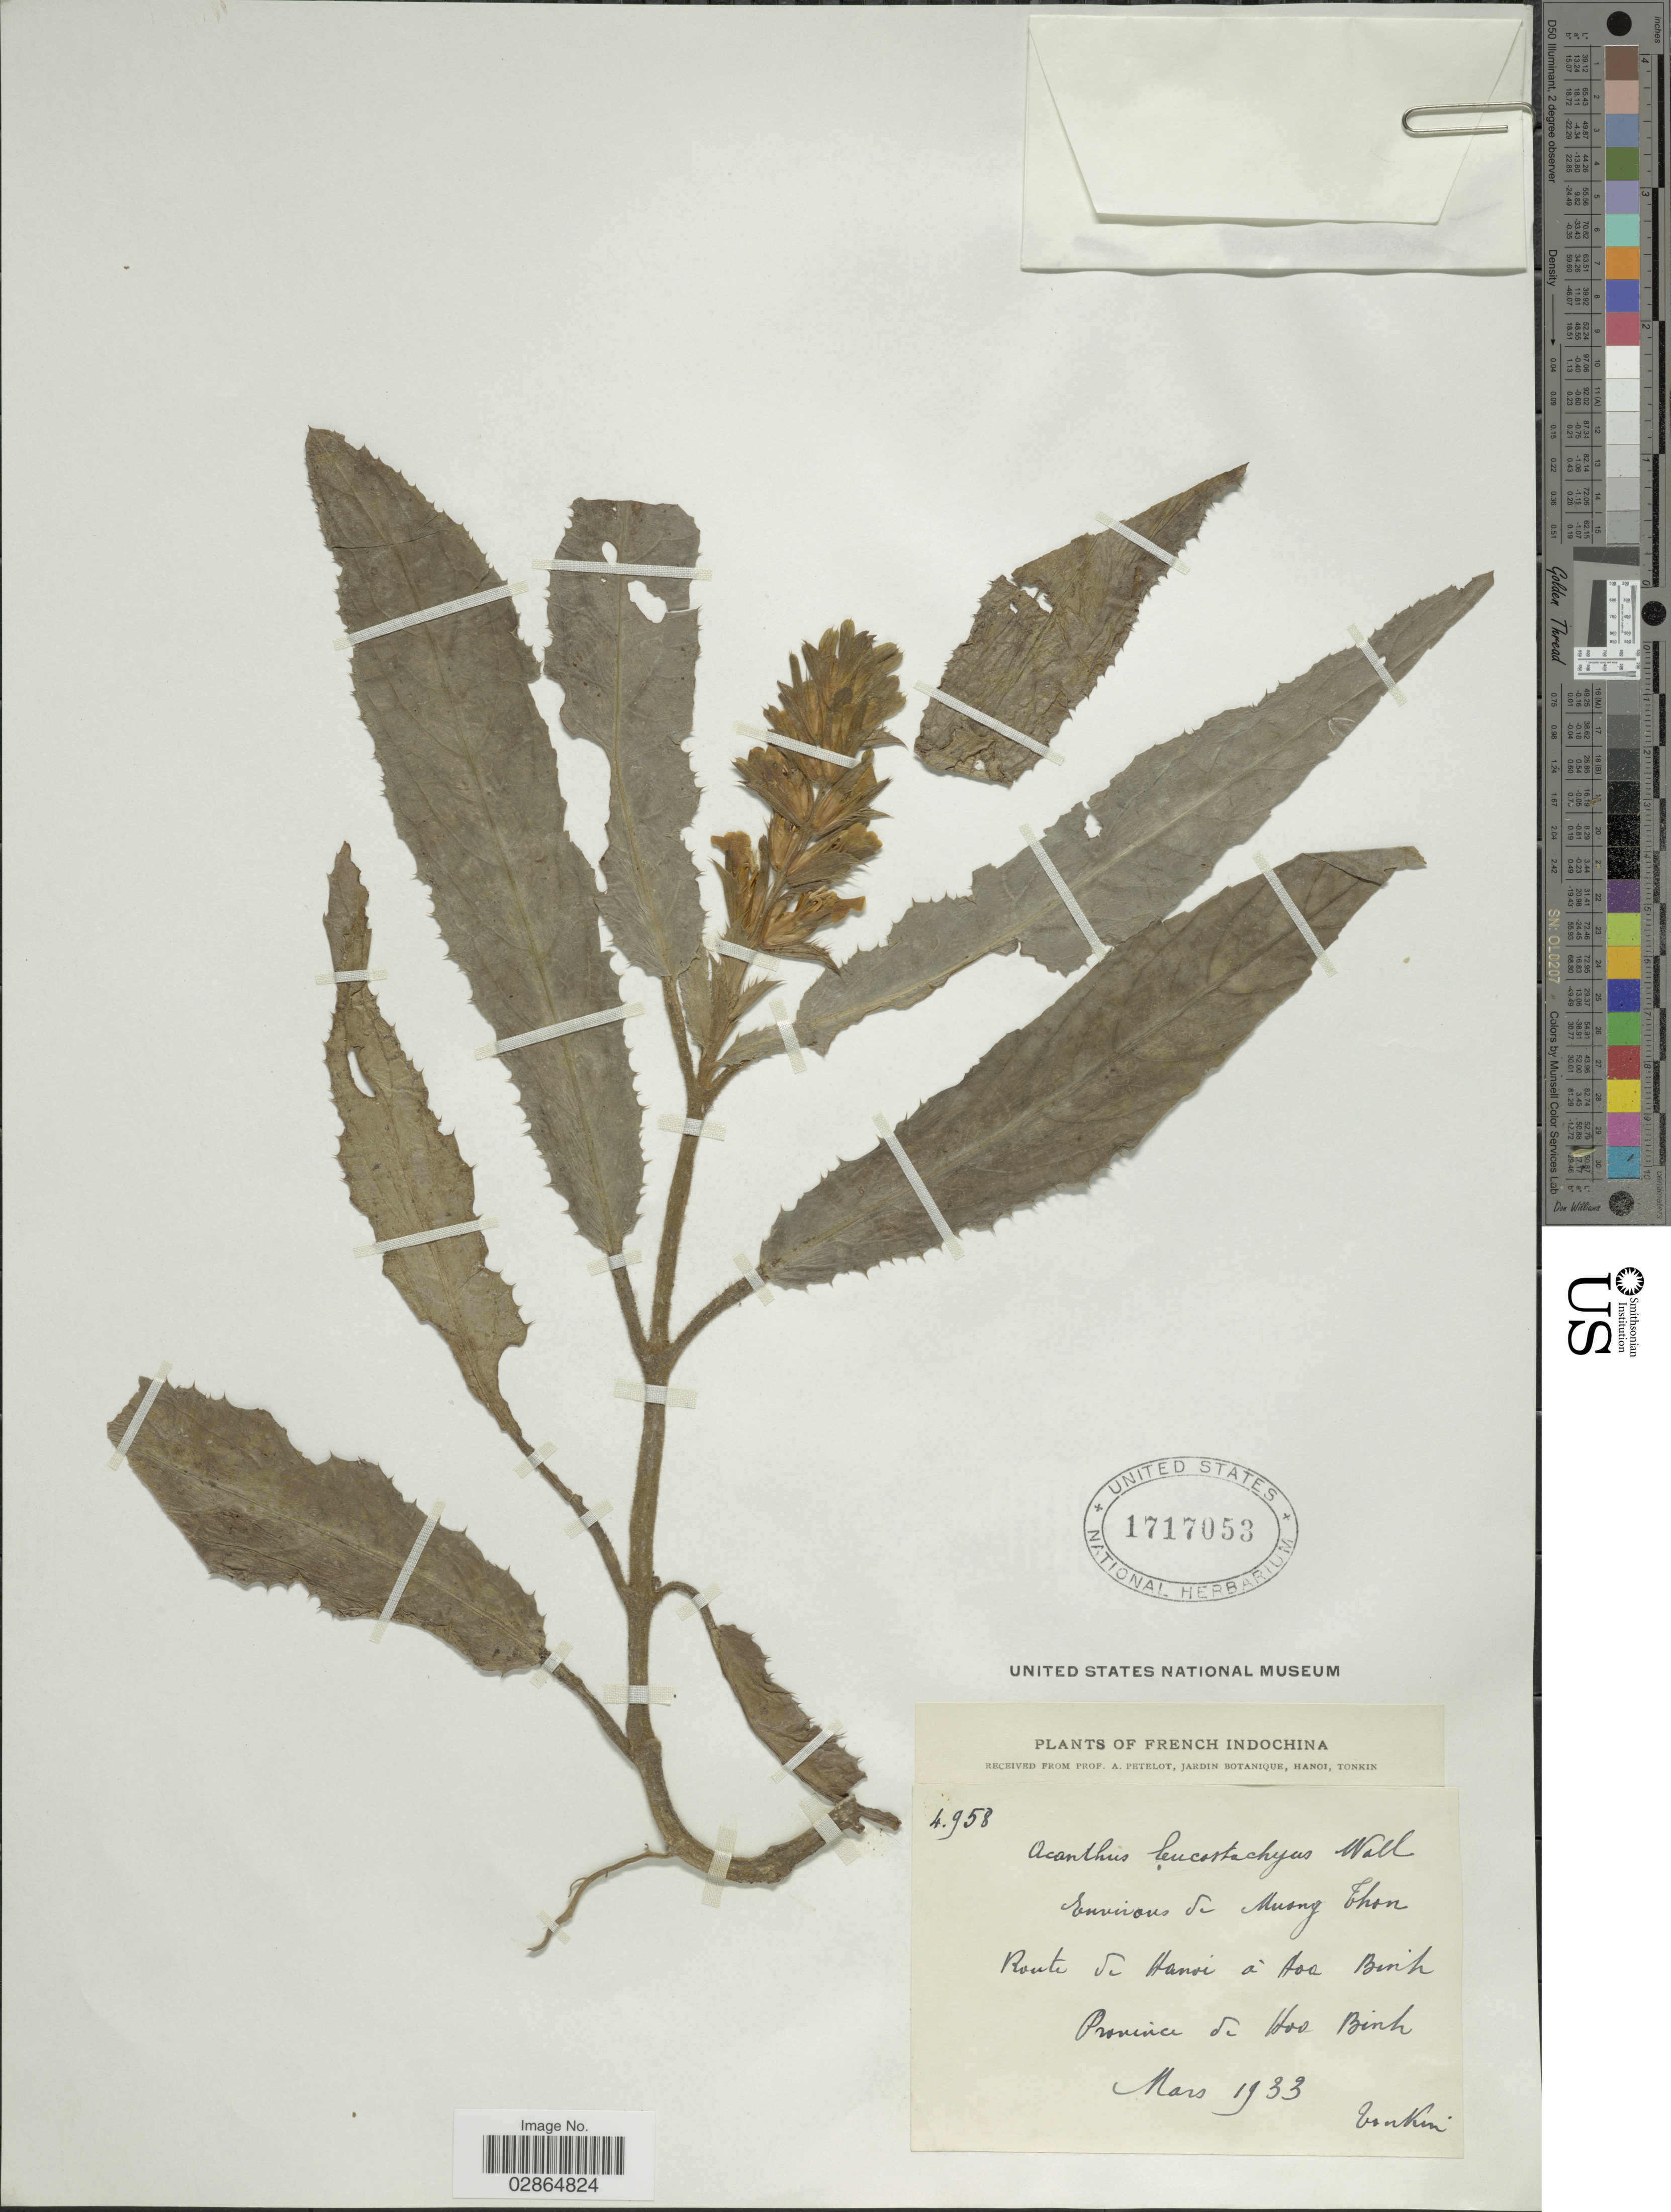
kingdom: Plantae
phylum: Tracheophyta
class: Magnoliopsida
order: Lamiales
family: Acanthaceae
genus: Acanthus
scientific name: Acanthus leucostachyus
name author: Wall.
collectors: A. Petelot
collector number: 4958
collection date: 1933-03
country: Vietnam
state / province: Hoa Binh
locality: Tonkin. French Indochina, Route de Hansi a Hoa Binh, Province de Hoa Binh. Environs de Musug Thon.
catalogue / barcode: US 1717053